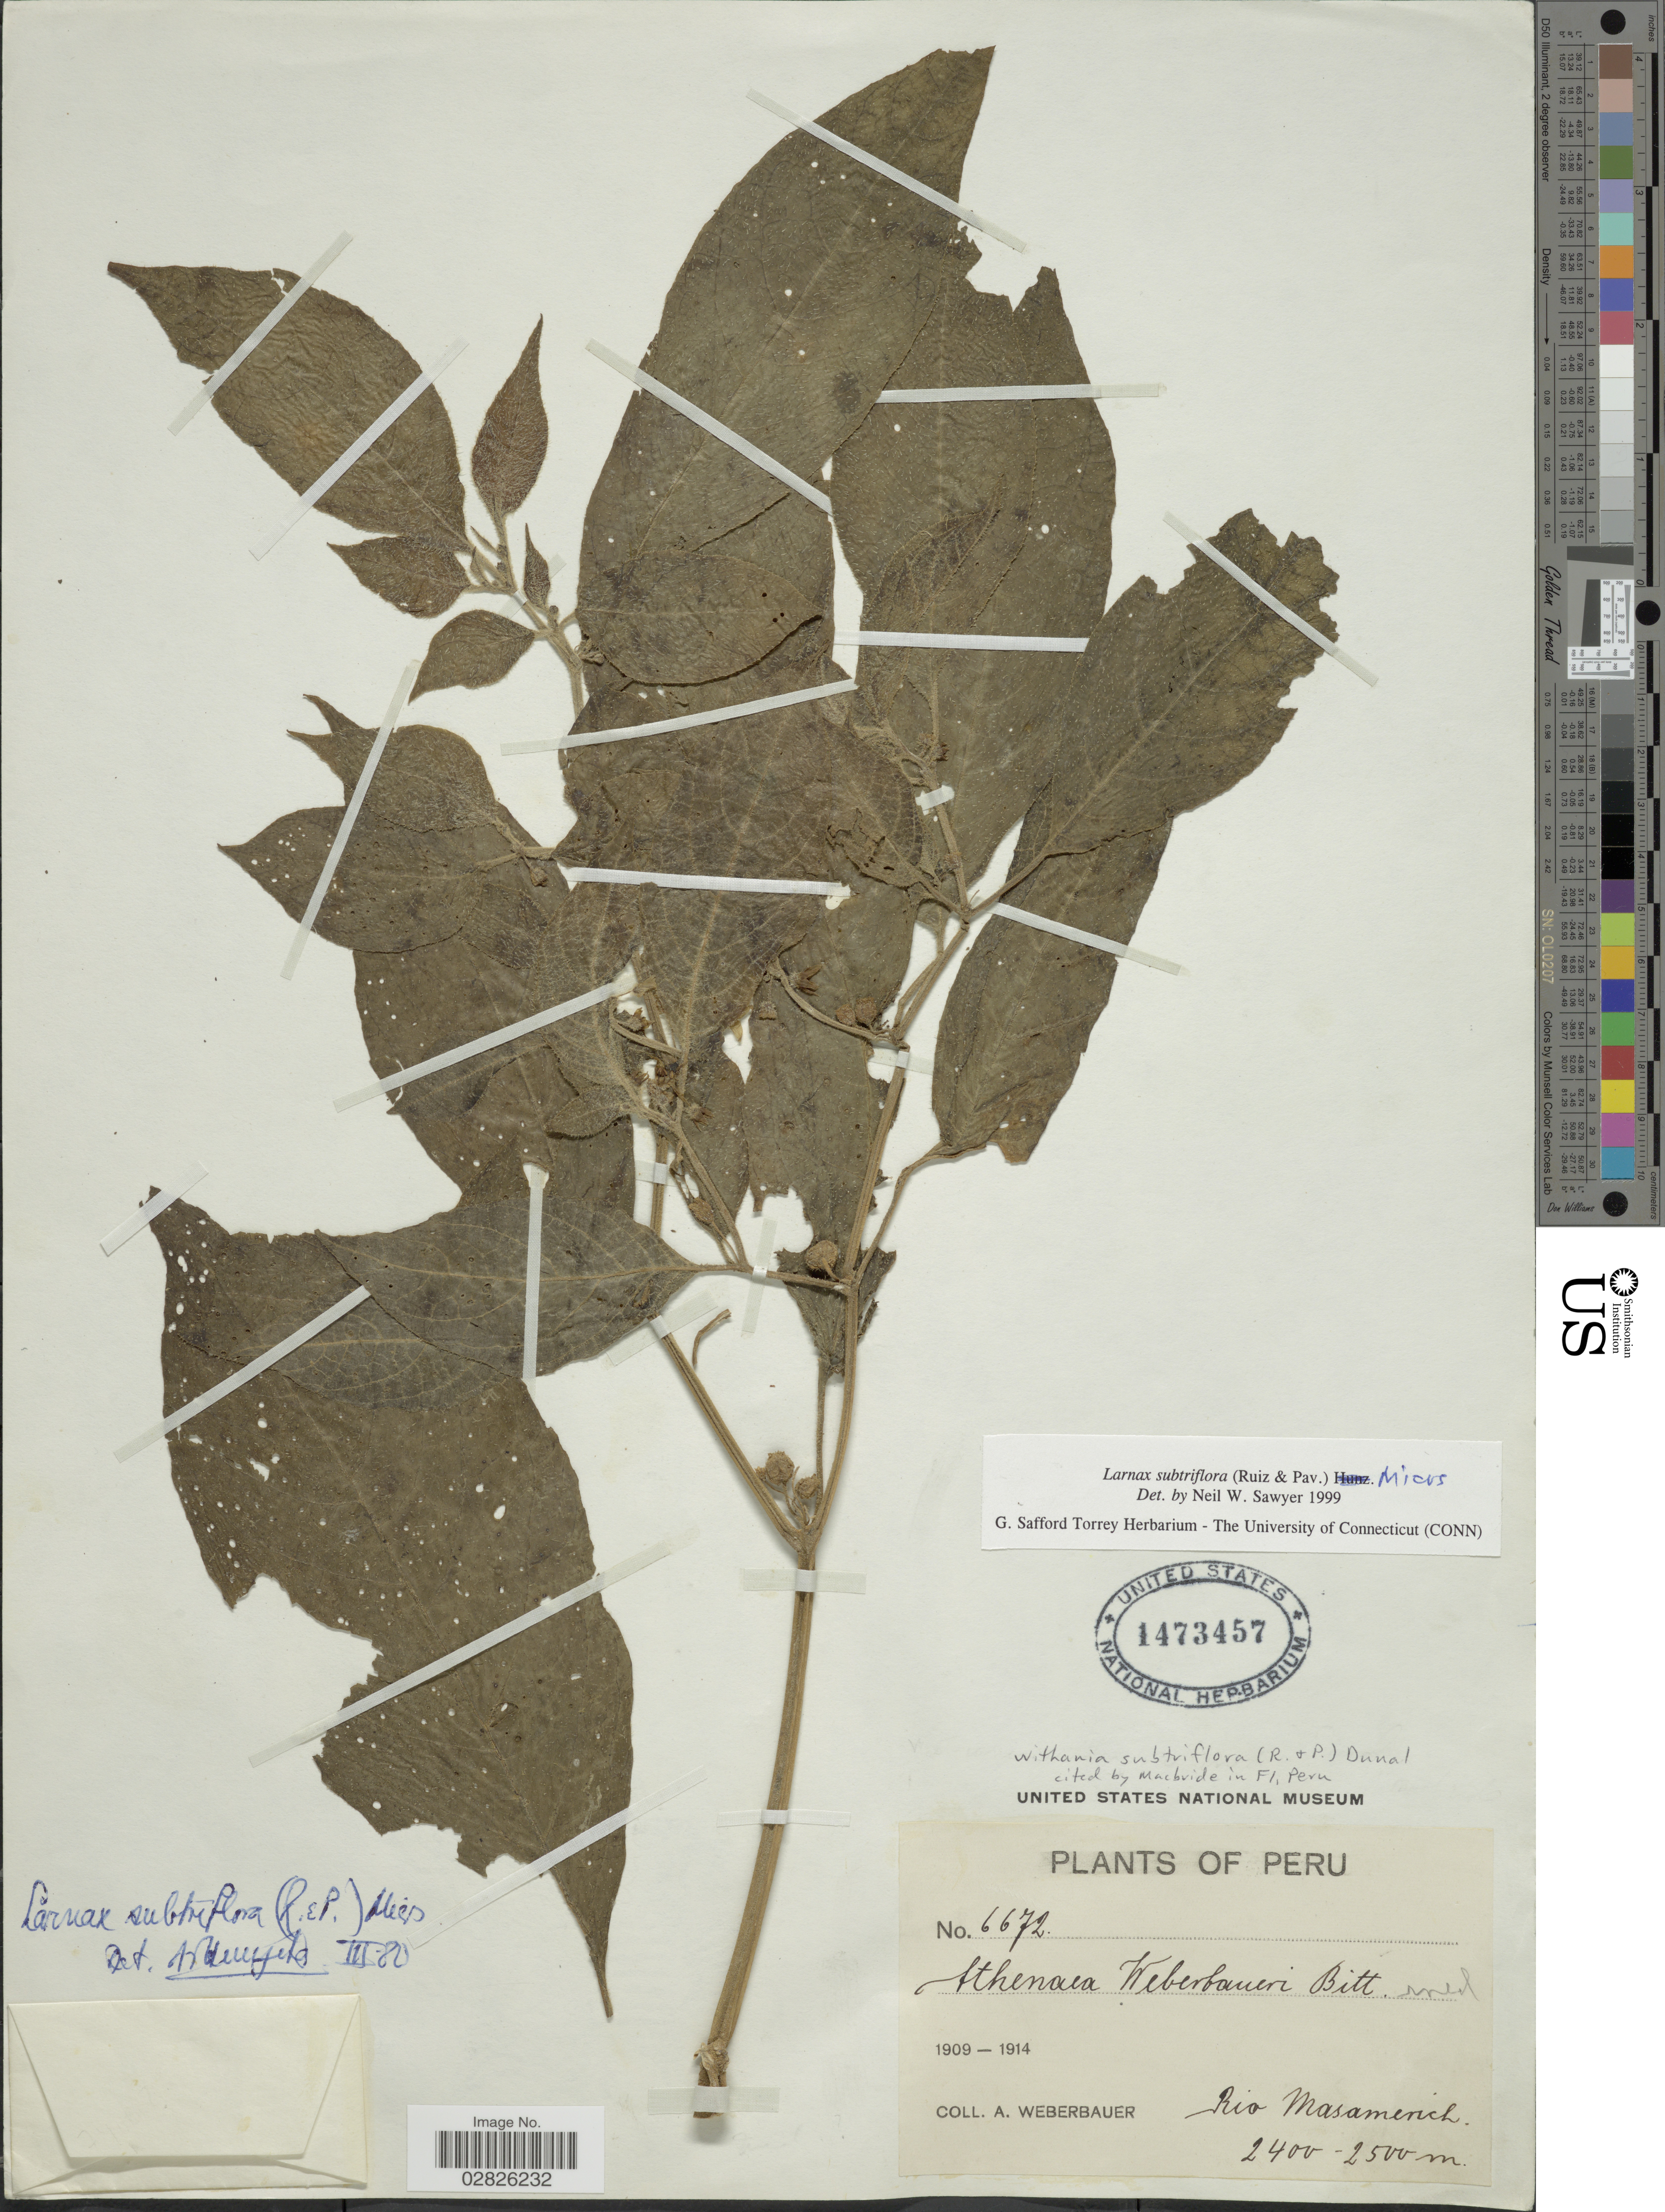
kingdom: Plantae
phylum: Tracheophyta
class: Magnoliopsida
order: Solanales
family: Solanaceae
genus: Larnax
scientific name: Larnax subtriflora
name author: (Ruiz & Pav.) Miers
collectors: A. Weberbauer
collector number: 6672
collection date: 1909/1914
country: Peru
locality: Rio Masamerich.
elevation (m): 2400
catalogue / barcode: US 1473457